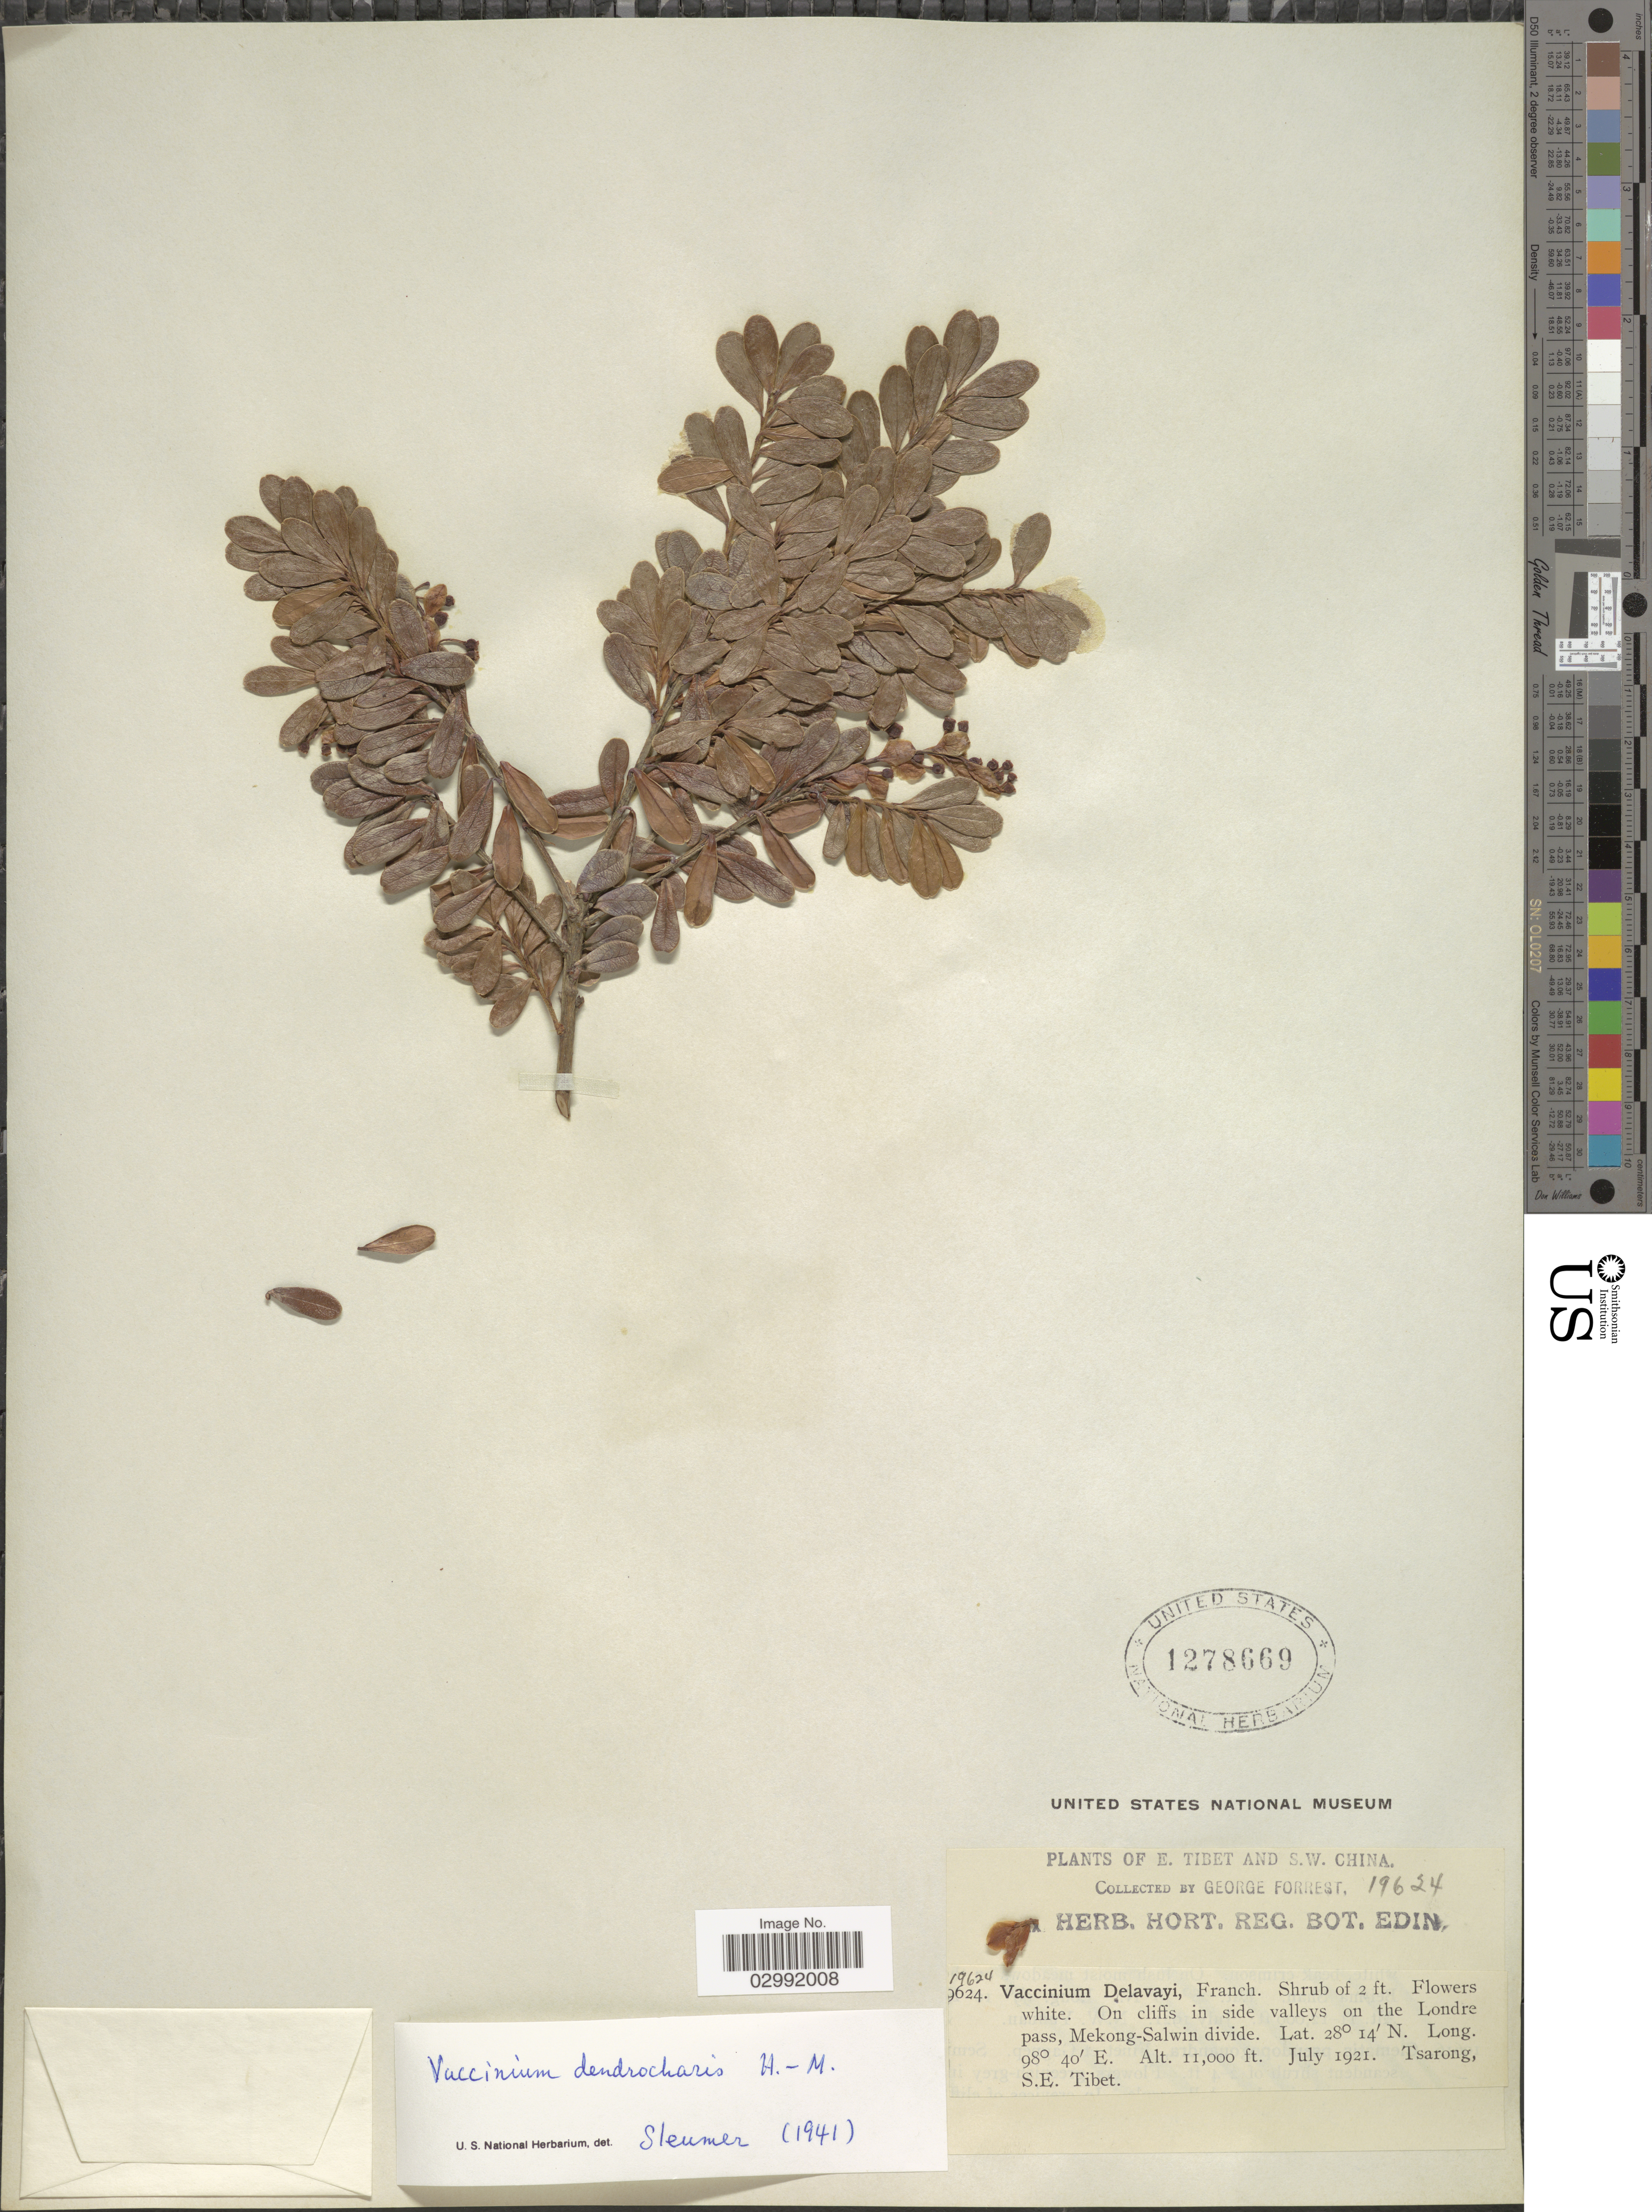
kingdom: Plantae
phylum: Tracheophyta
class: Magnoliopsida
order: Ericales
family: Ericaceae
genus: Vaccinium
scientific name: Vaccinium dendrocharis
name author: Hand.-Mazz.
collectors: G. Forrest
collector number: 19624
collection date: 1921-07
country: China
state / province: Xizang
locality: E. Tibet and S.W. China. On cliffs in side valleys on the Londre pass, Mekong-Salwin divide. Tsarong, S.E. Tibet.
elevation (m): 3353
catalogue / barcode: US 1278669